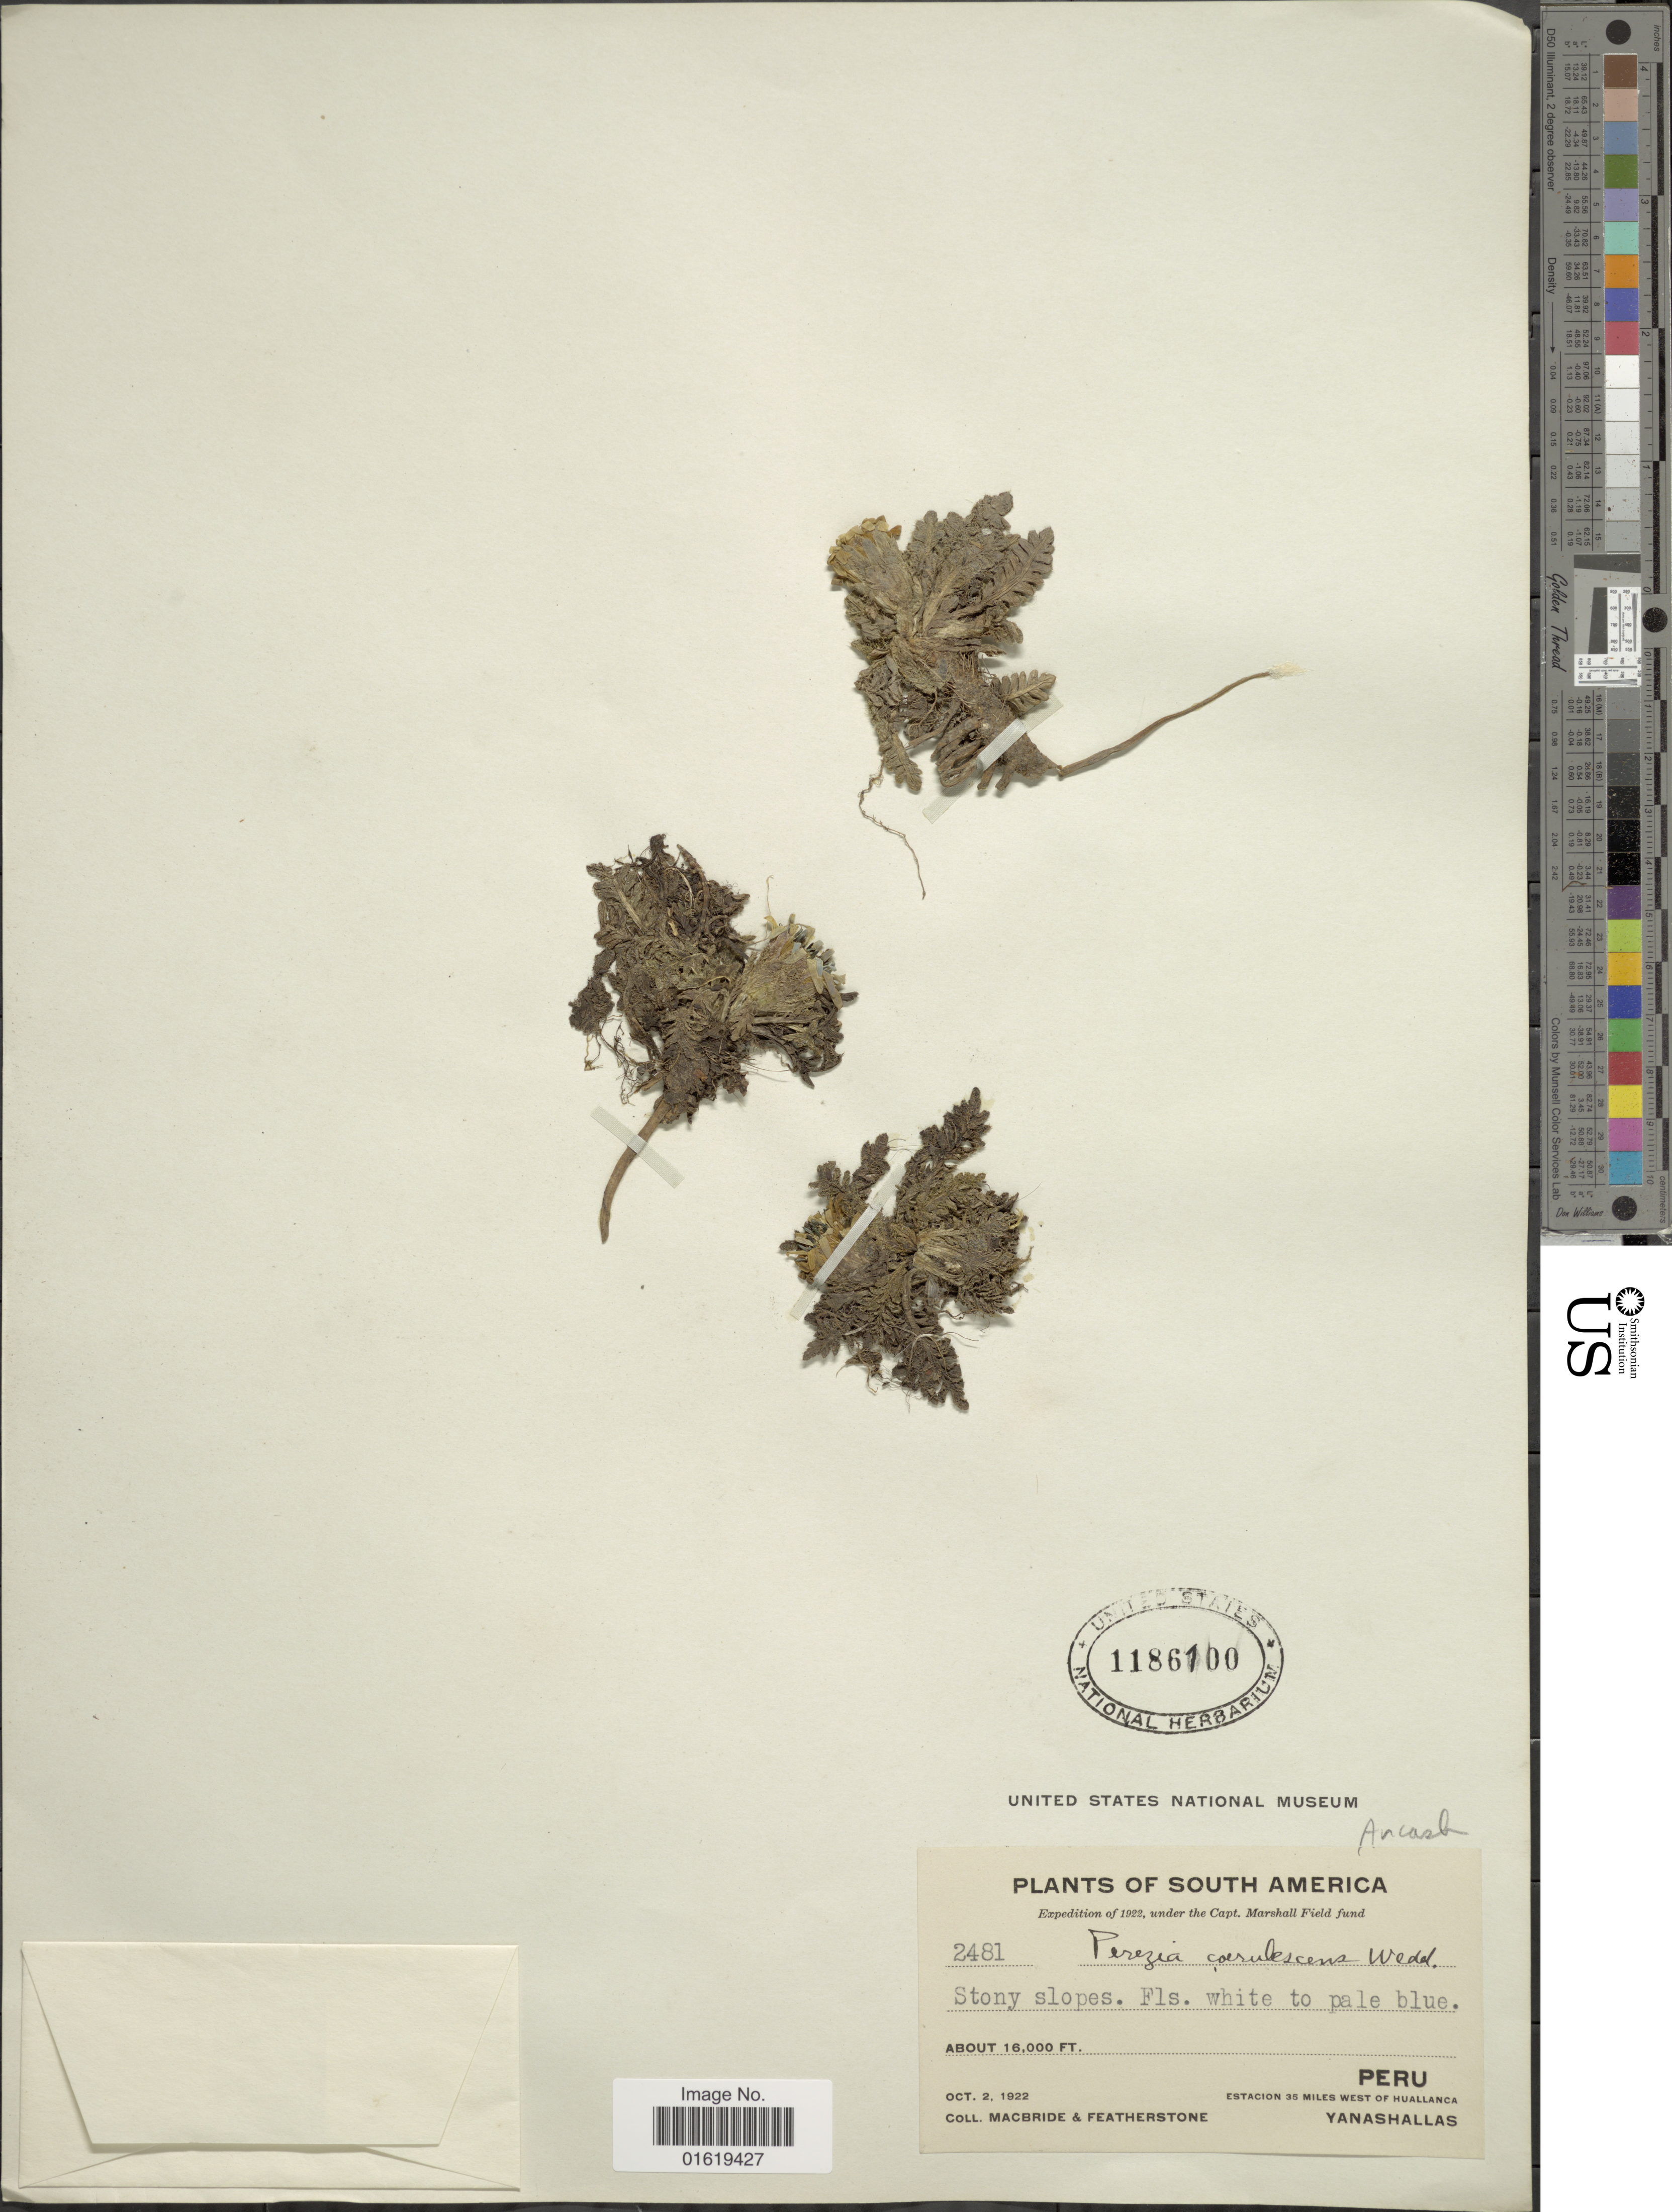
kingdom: Plantae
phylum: Tracheophyta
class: Magnoliopsida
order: Asterales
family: Asteraceae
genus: Perezia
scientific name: Perezia coerulescens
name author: Wedd.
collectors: Macbride, -- & -. Featherstone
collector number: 2481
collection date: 1922-10-02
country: Peru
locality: Estacion 35 miles west of Huallanca. Yanashallas.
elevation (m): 4877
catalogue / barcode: US 1186100